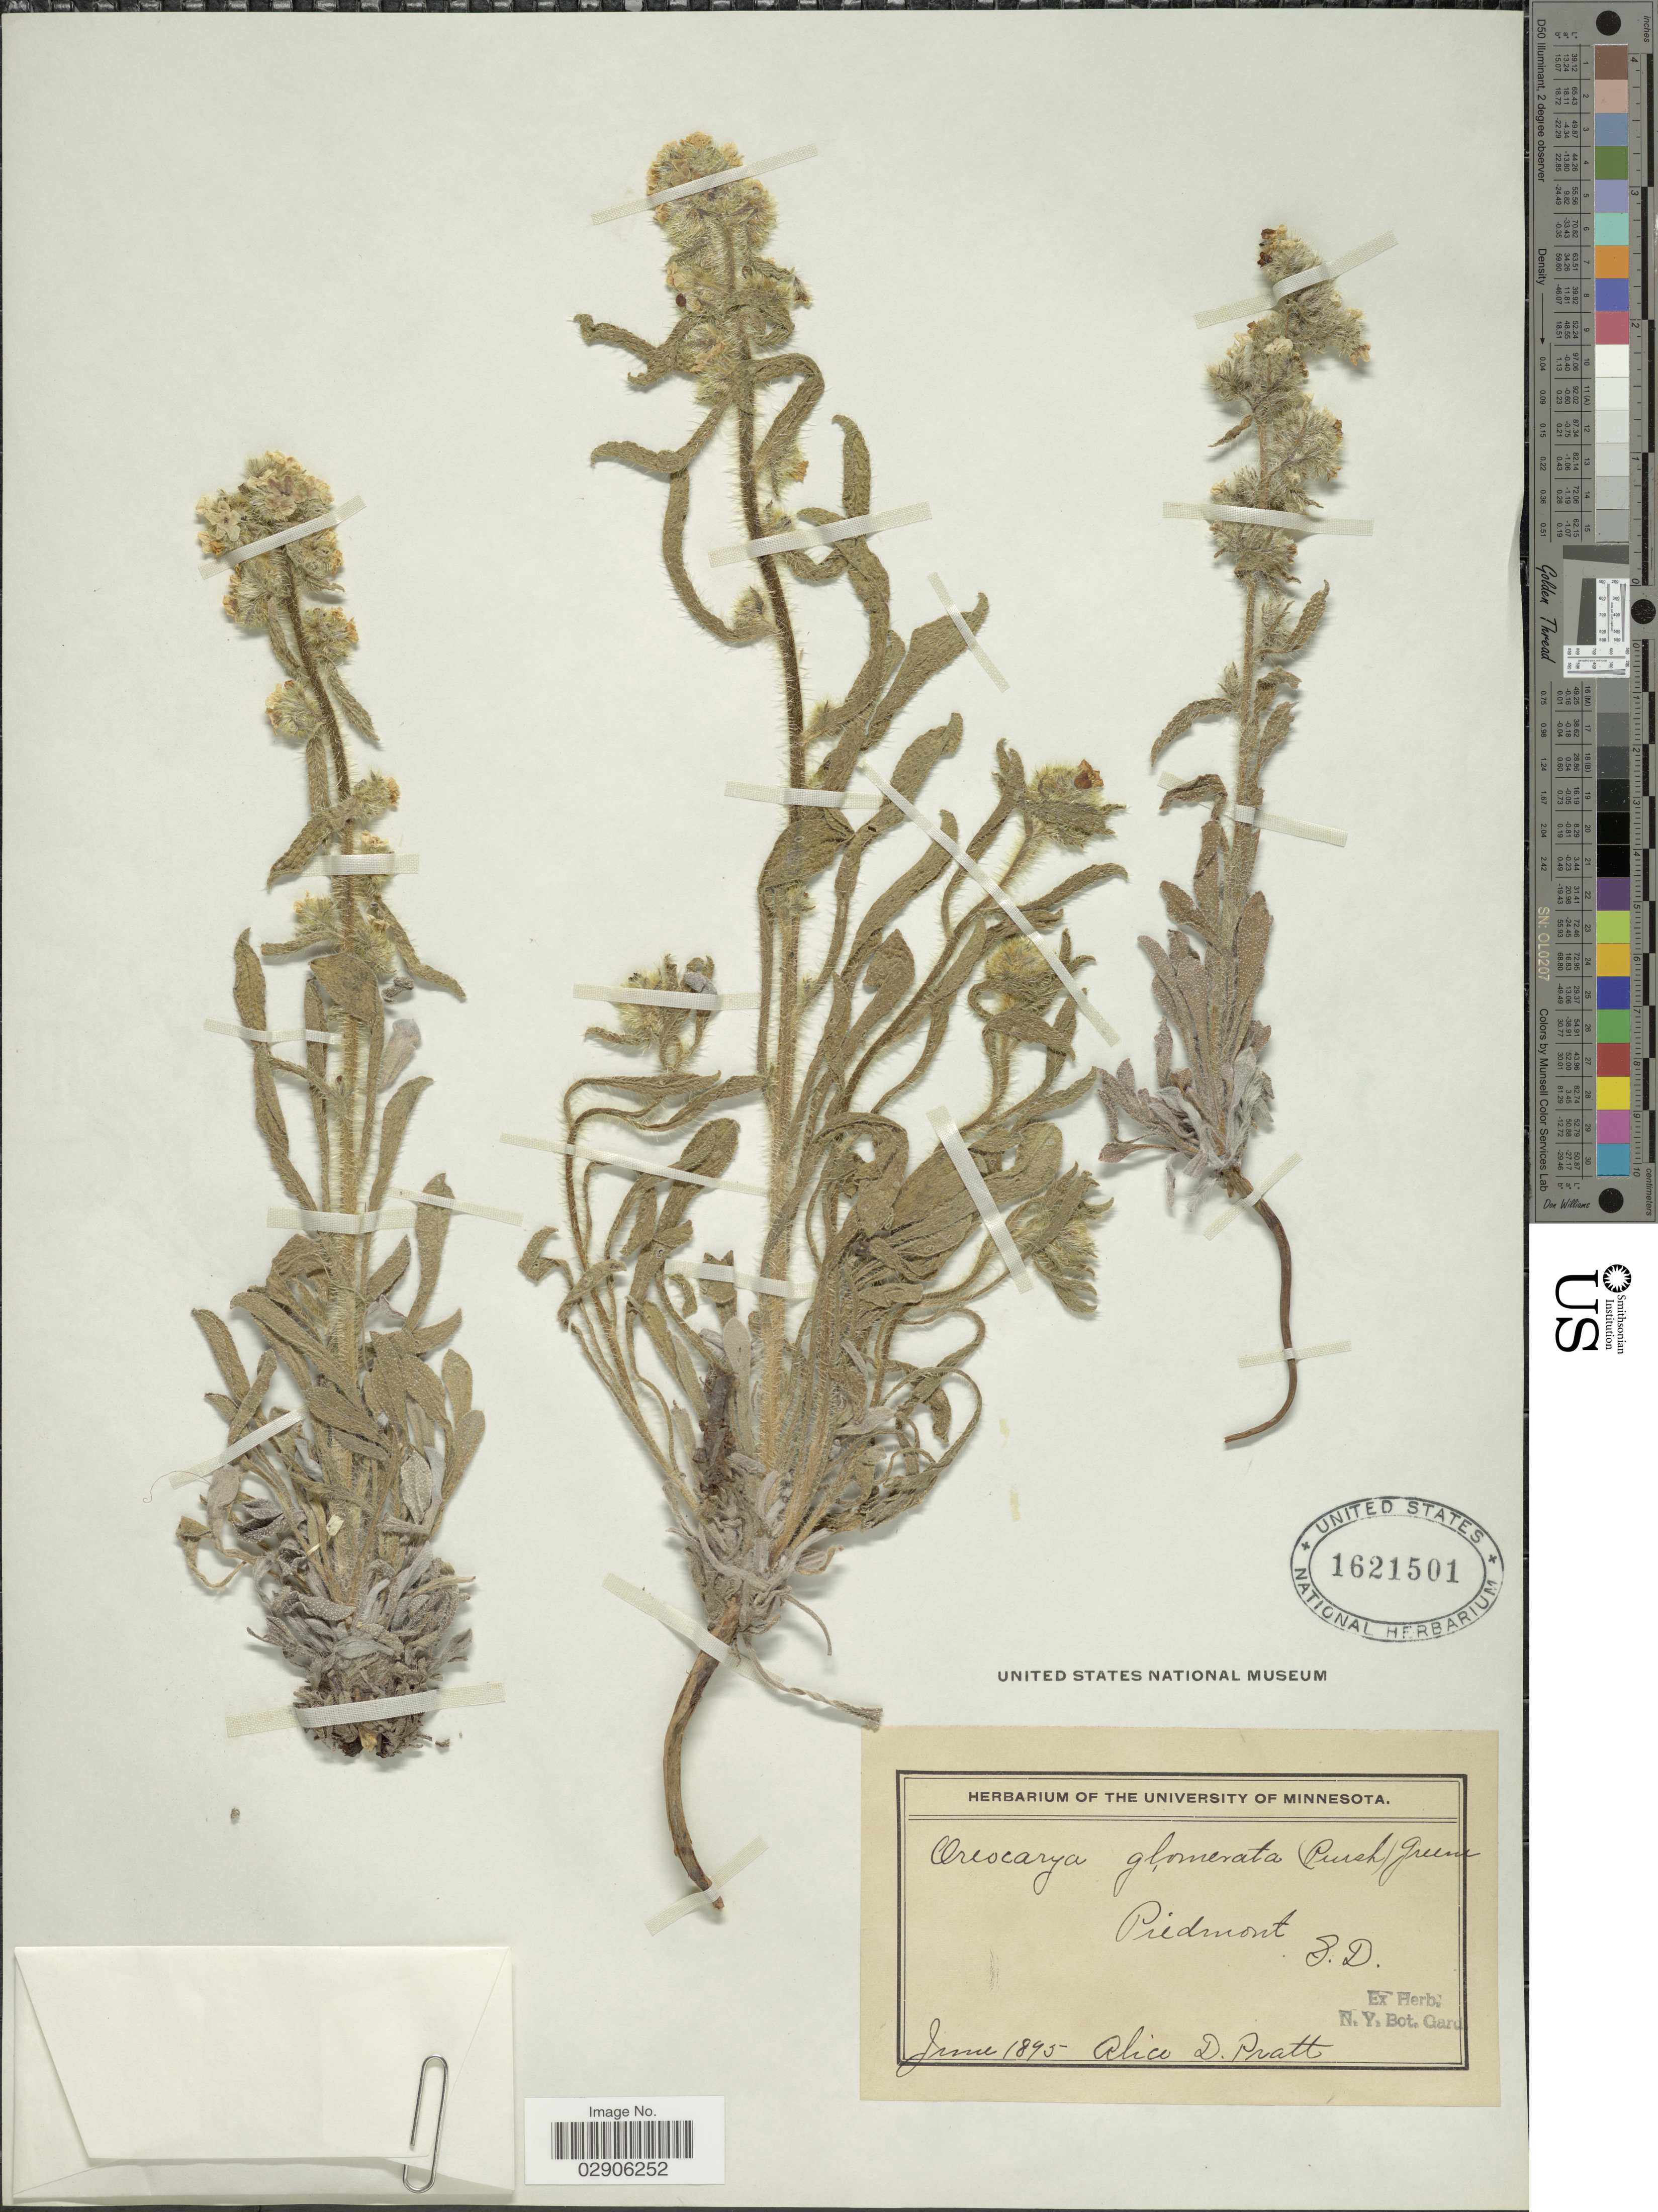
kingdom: Plantae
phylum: Tracheophyta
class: Magnoliopsida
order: Boraginales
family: Boraginaceae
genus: Cryptantha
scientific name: Cryptantha bradburiana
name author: Payson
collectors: A. Pratt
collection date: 1895-06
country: United States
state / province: South Dakota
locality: Piedmont, S.D.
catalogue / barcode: US 1621501